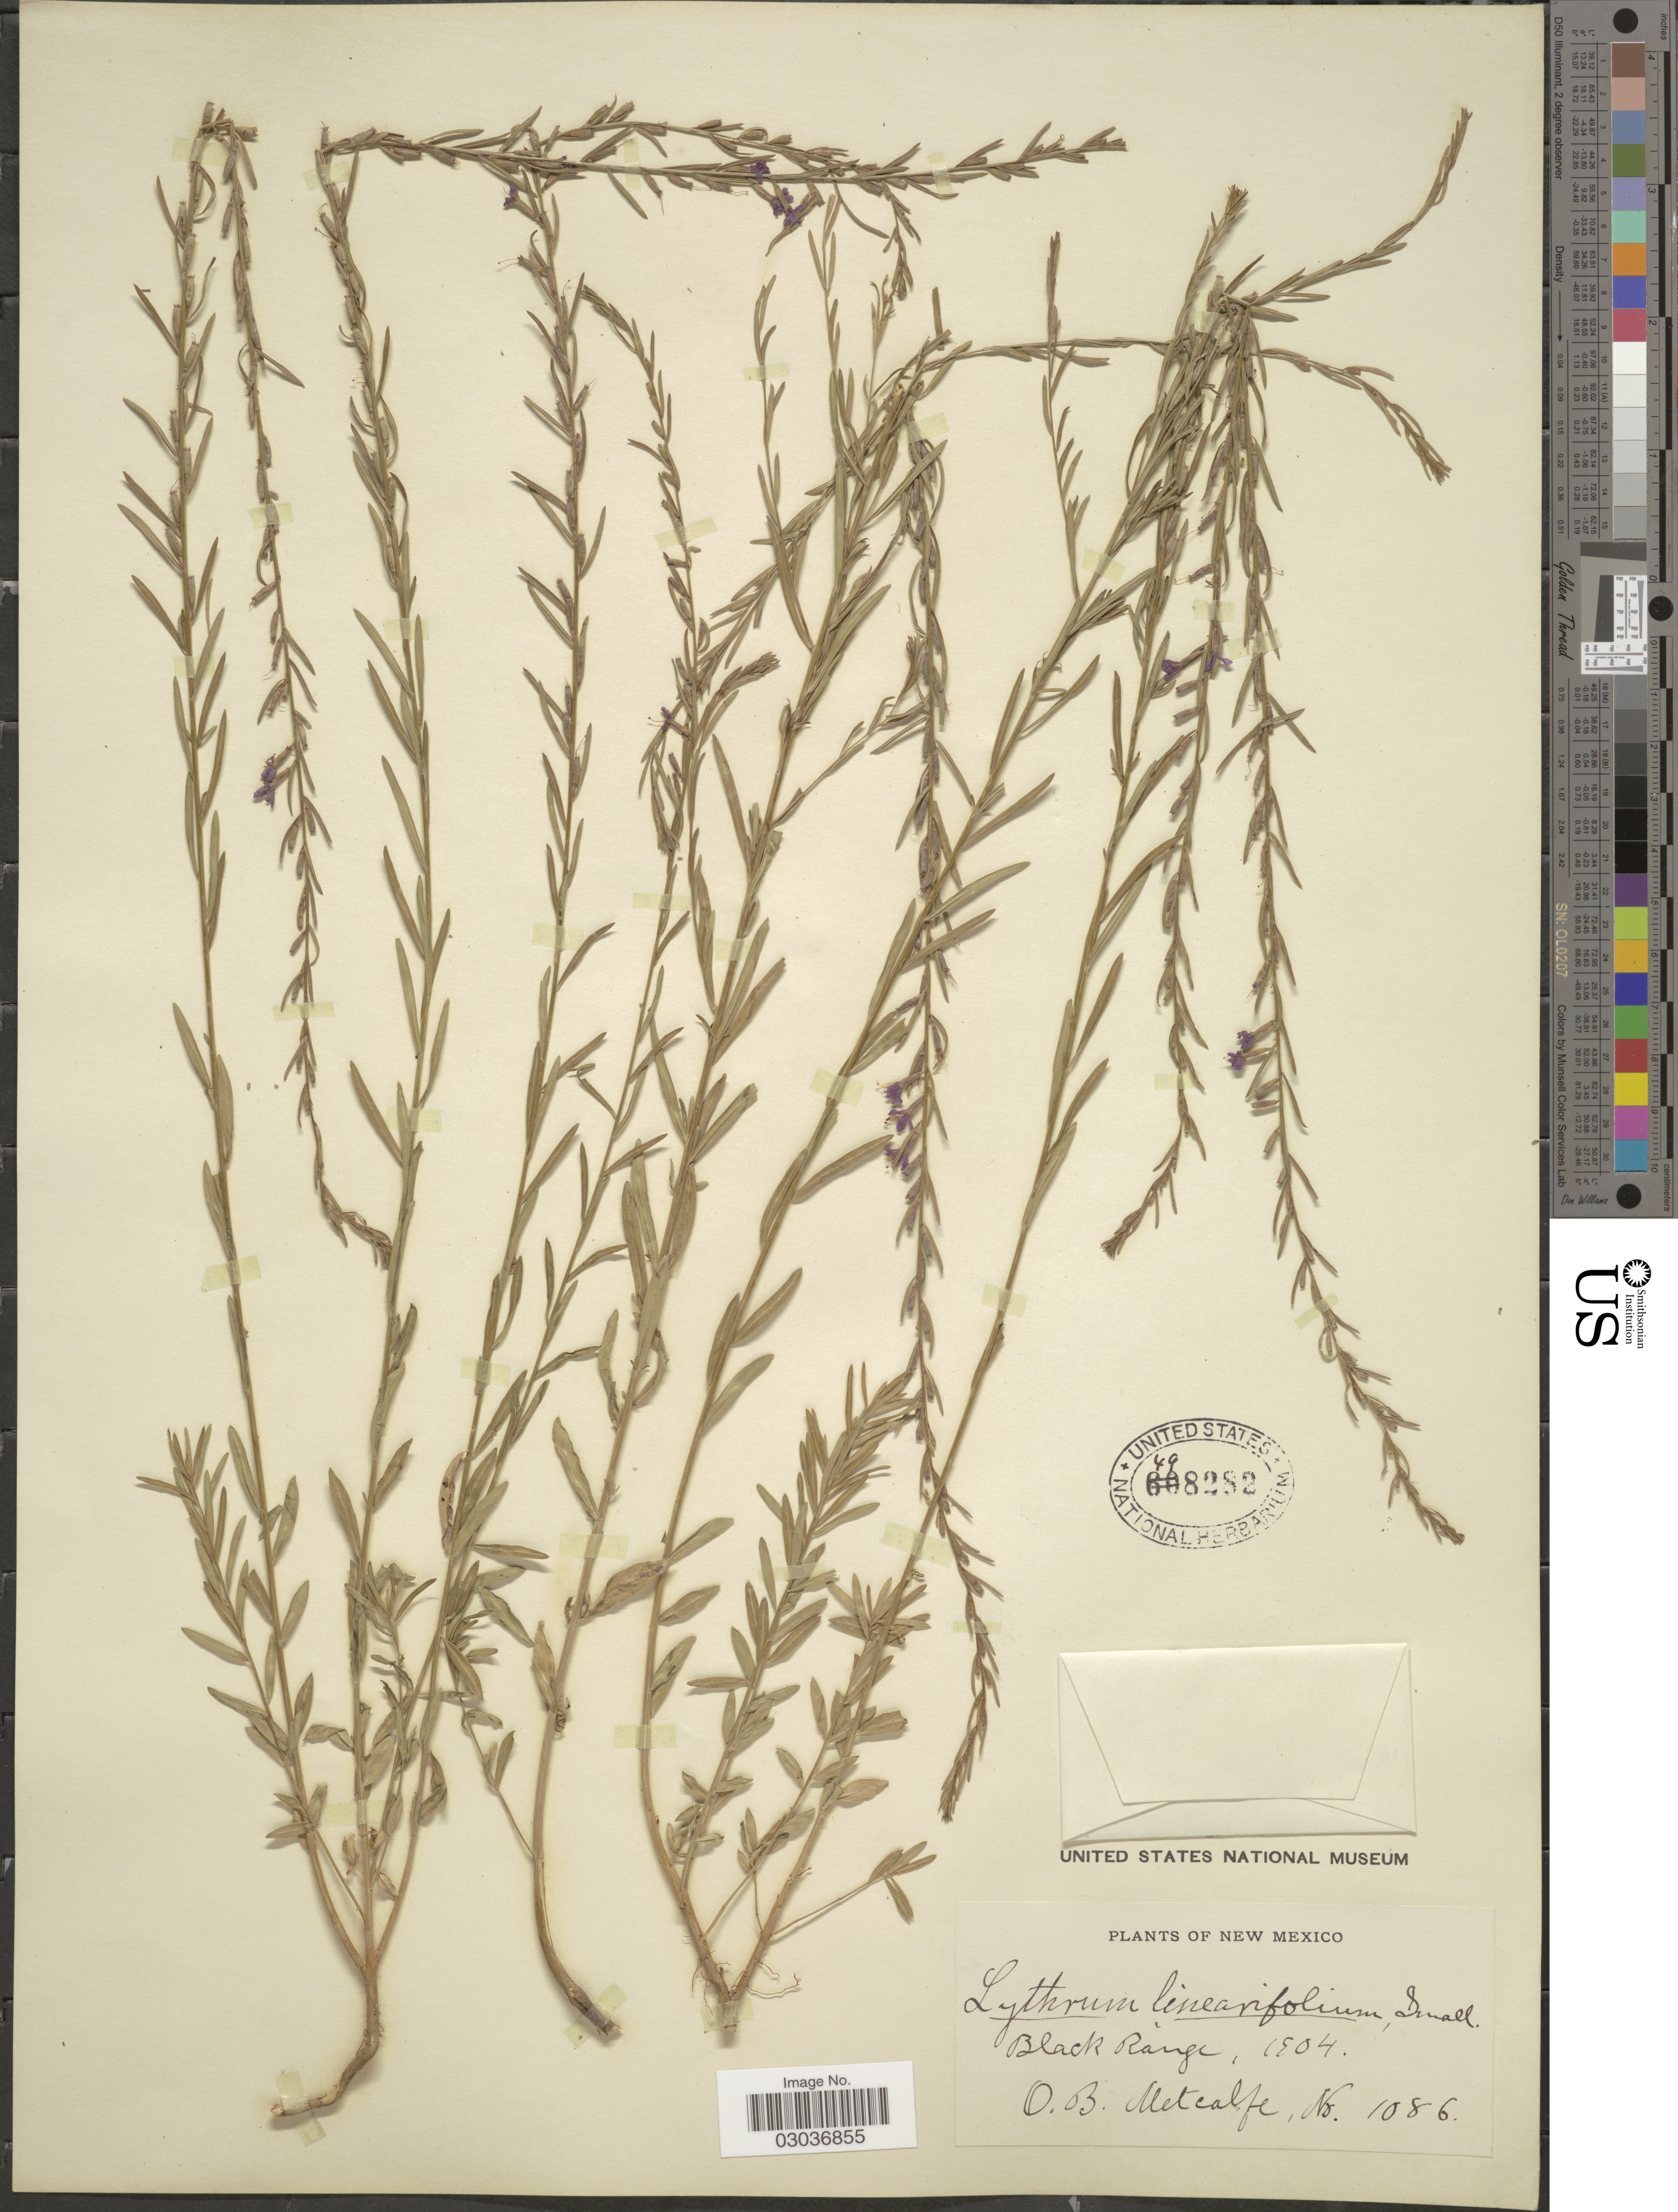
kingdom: Plantae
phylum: Tracheophyta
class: Magnoliopsida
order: Myrtales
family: Lythraceae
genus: Lythrum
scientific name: Lythrum californicum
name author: Torr. & A. Gray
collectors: O. Metcalfe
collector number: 1086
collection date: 1904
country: United States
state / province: New Mexico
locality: Black Range.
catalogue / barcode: US 498282